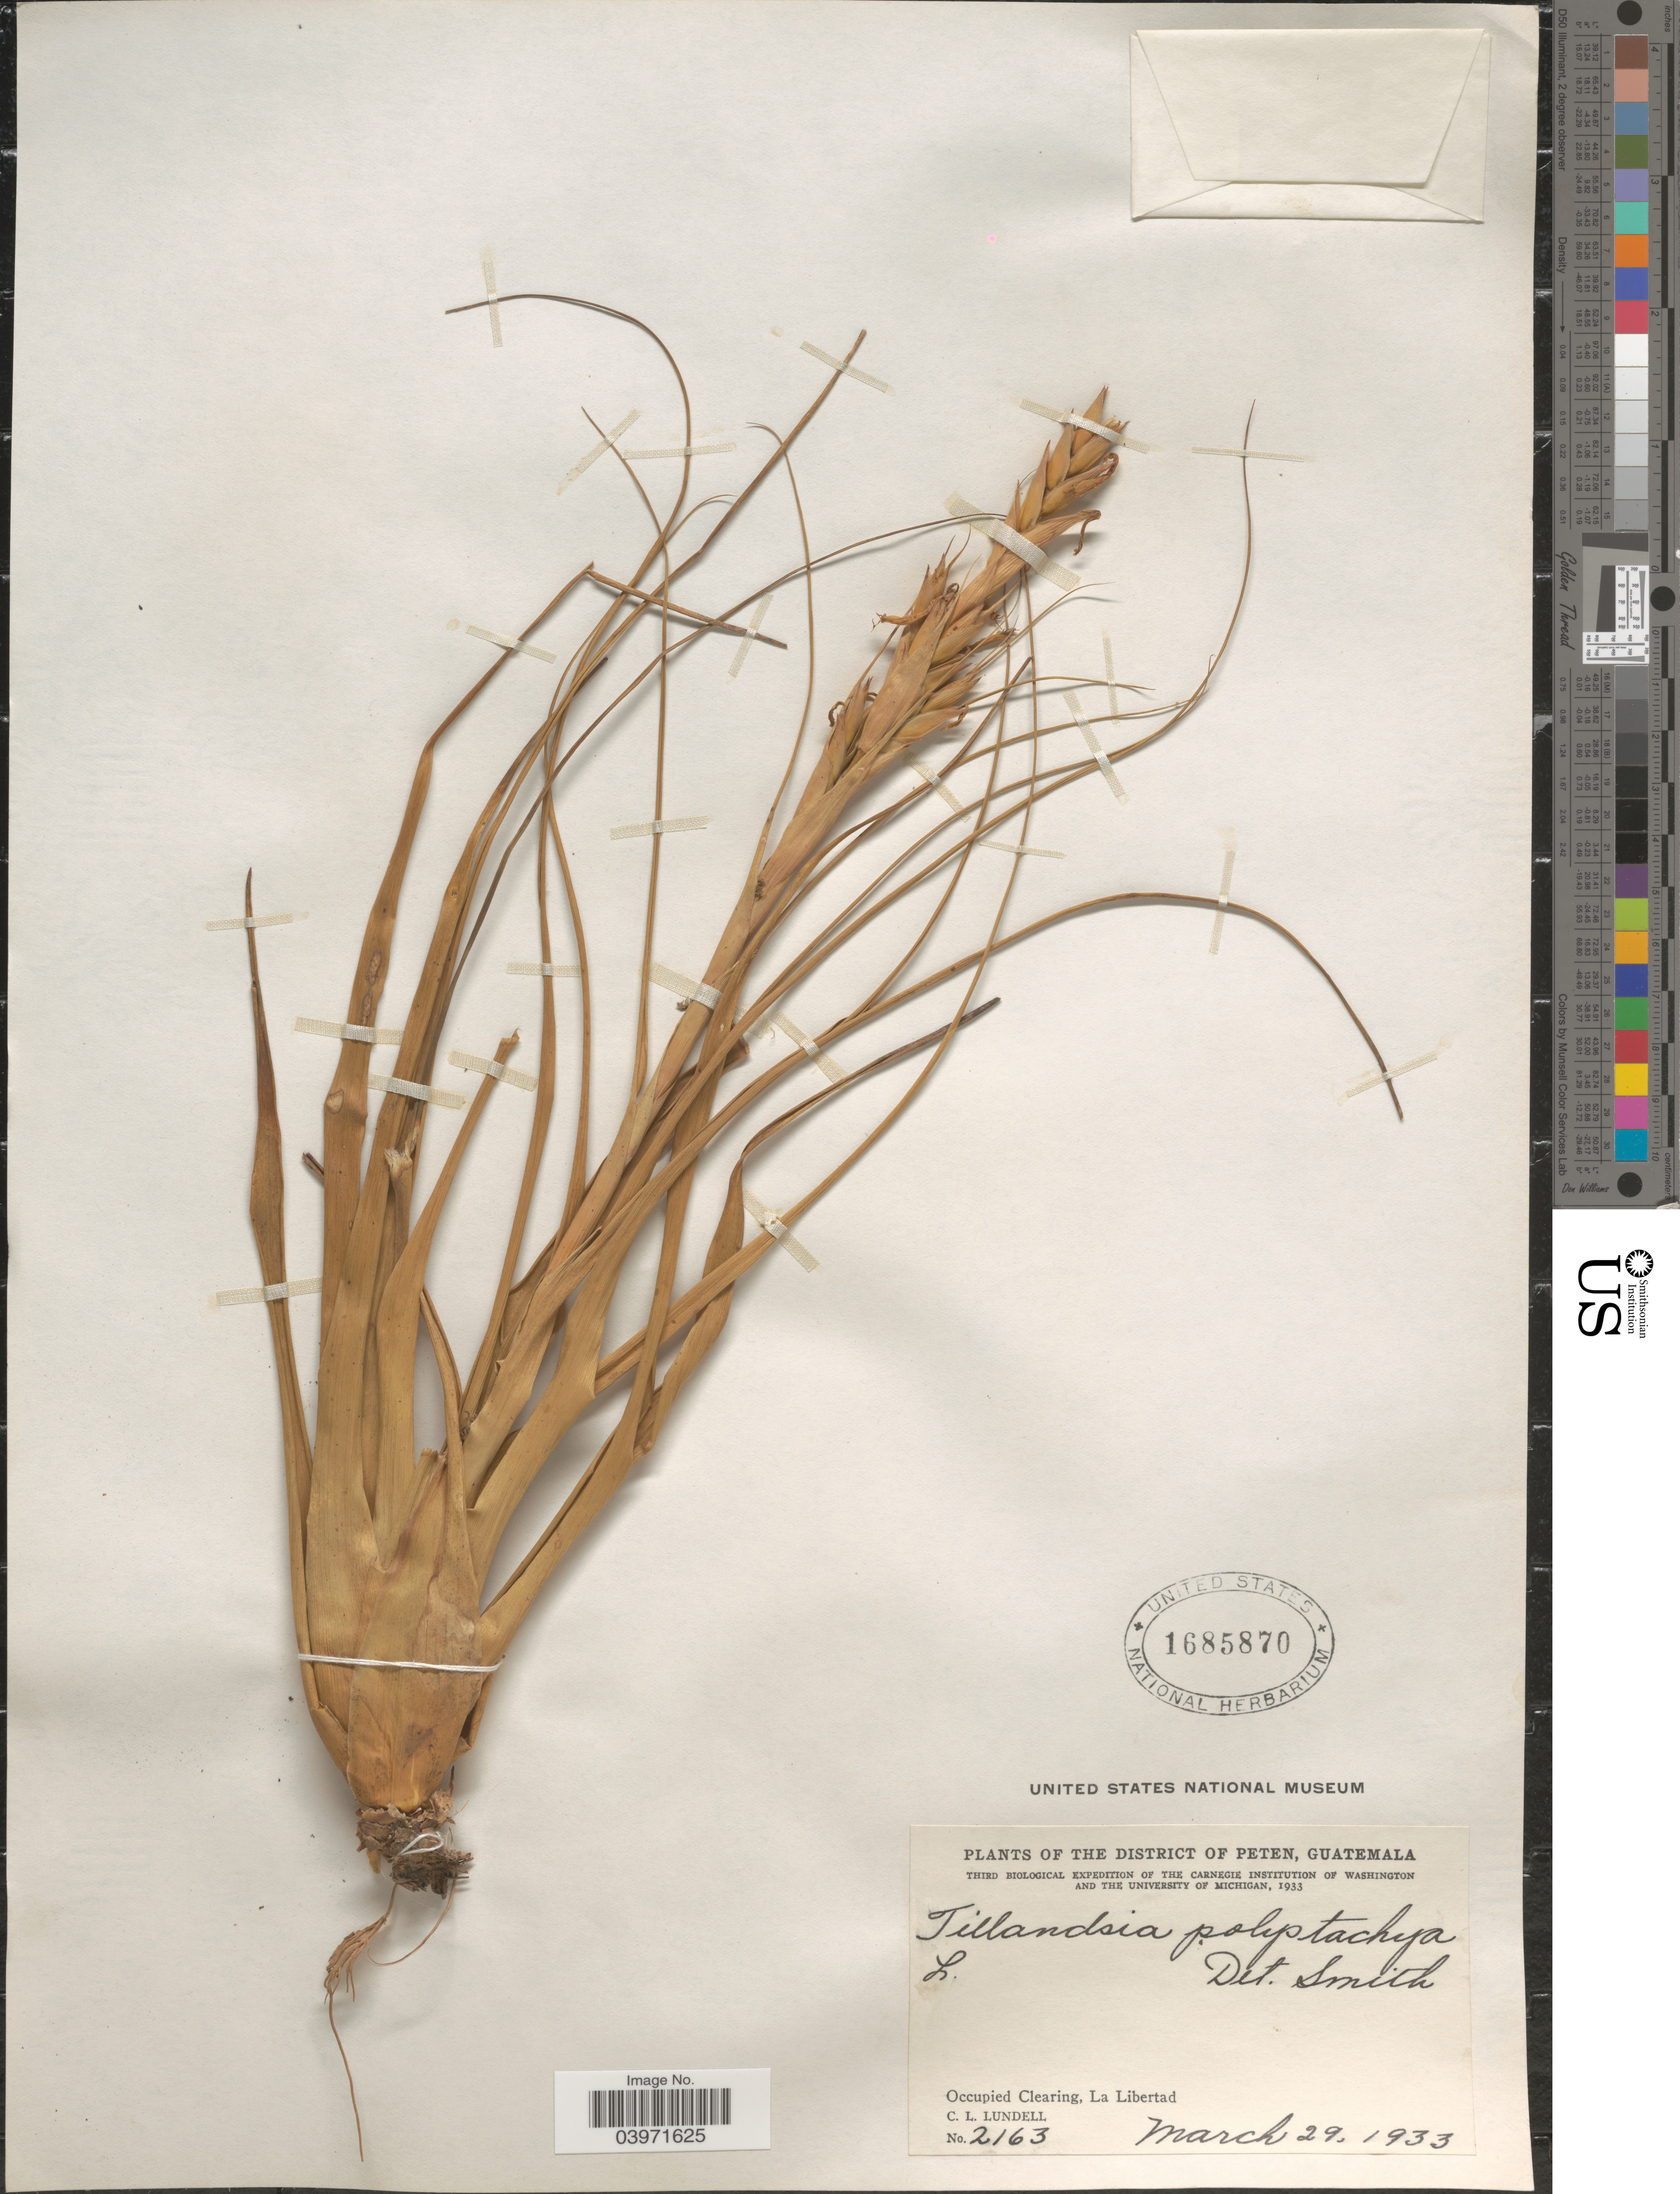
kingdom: Plantae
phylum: Tracheophyta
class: Liliopsida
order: Poales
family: Bromeliaceae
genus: Tillandsia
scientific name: Tillandsia polystachia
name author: (L.) L.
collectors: C. L. Lundell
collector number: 2163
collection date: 1933-03-29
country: Guatemala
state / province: El Peten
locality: The District of Peten. Occupied Clearing, La Libertad.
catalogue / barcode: US 1685870